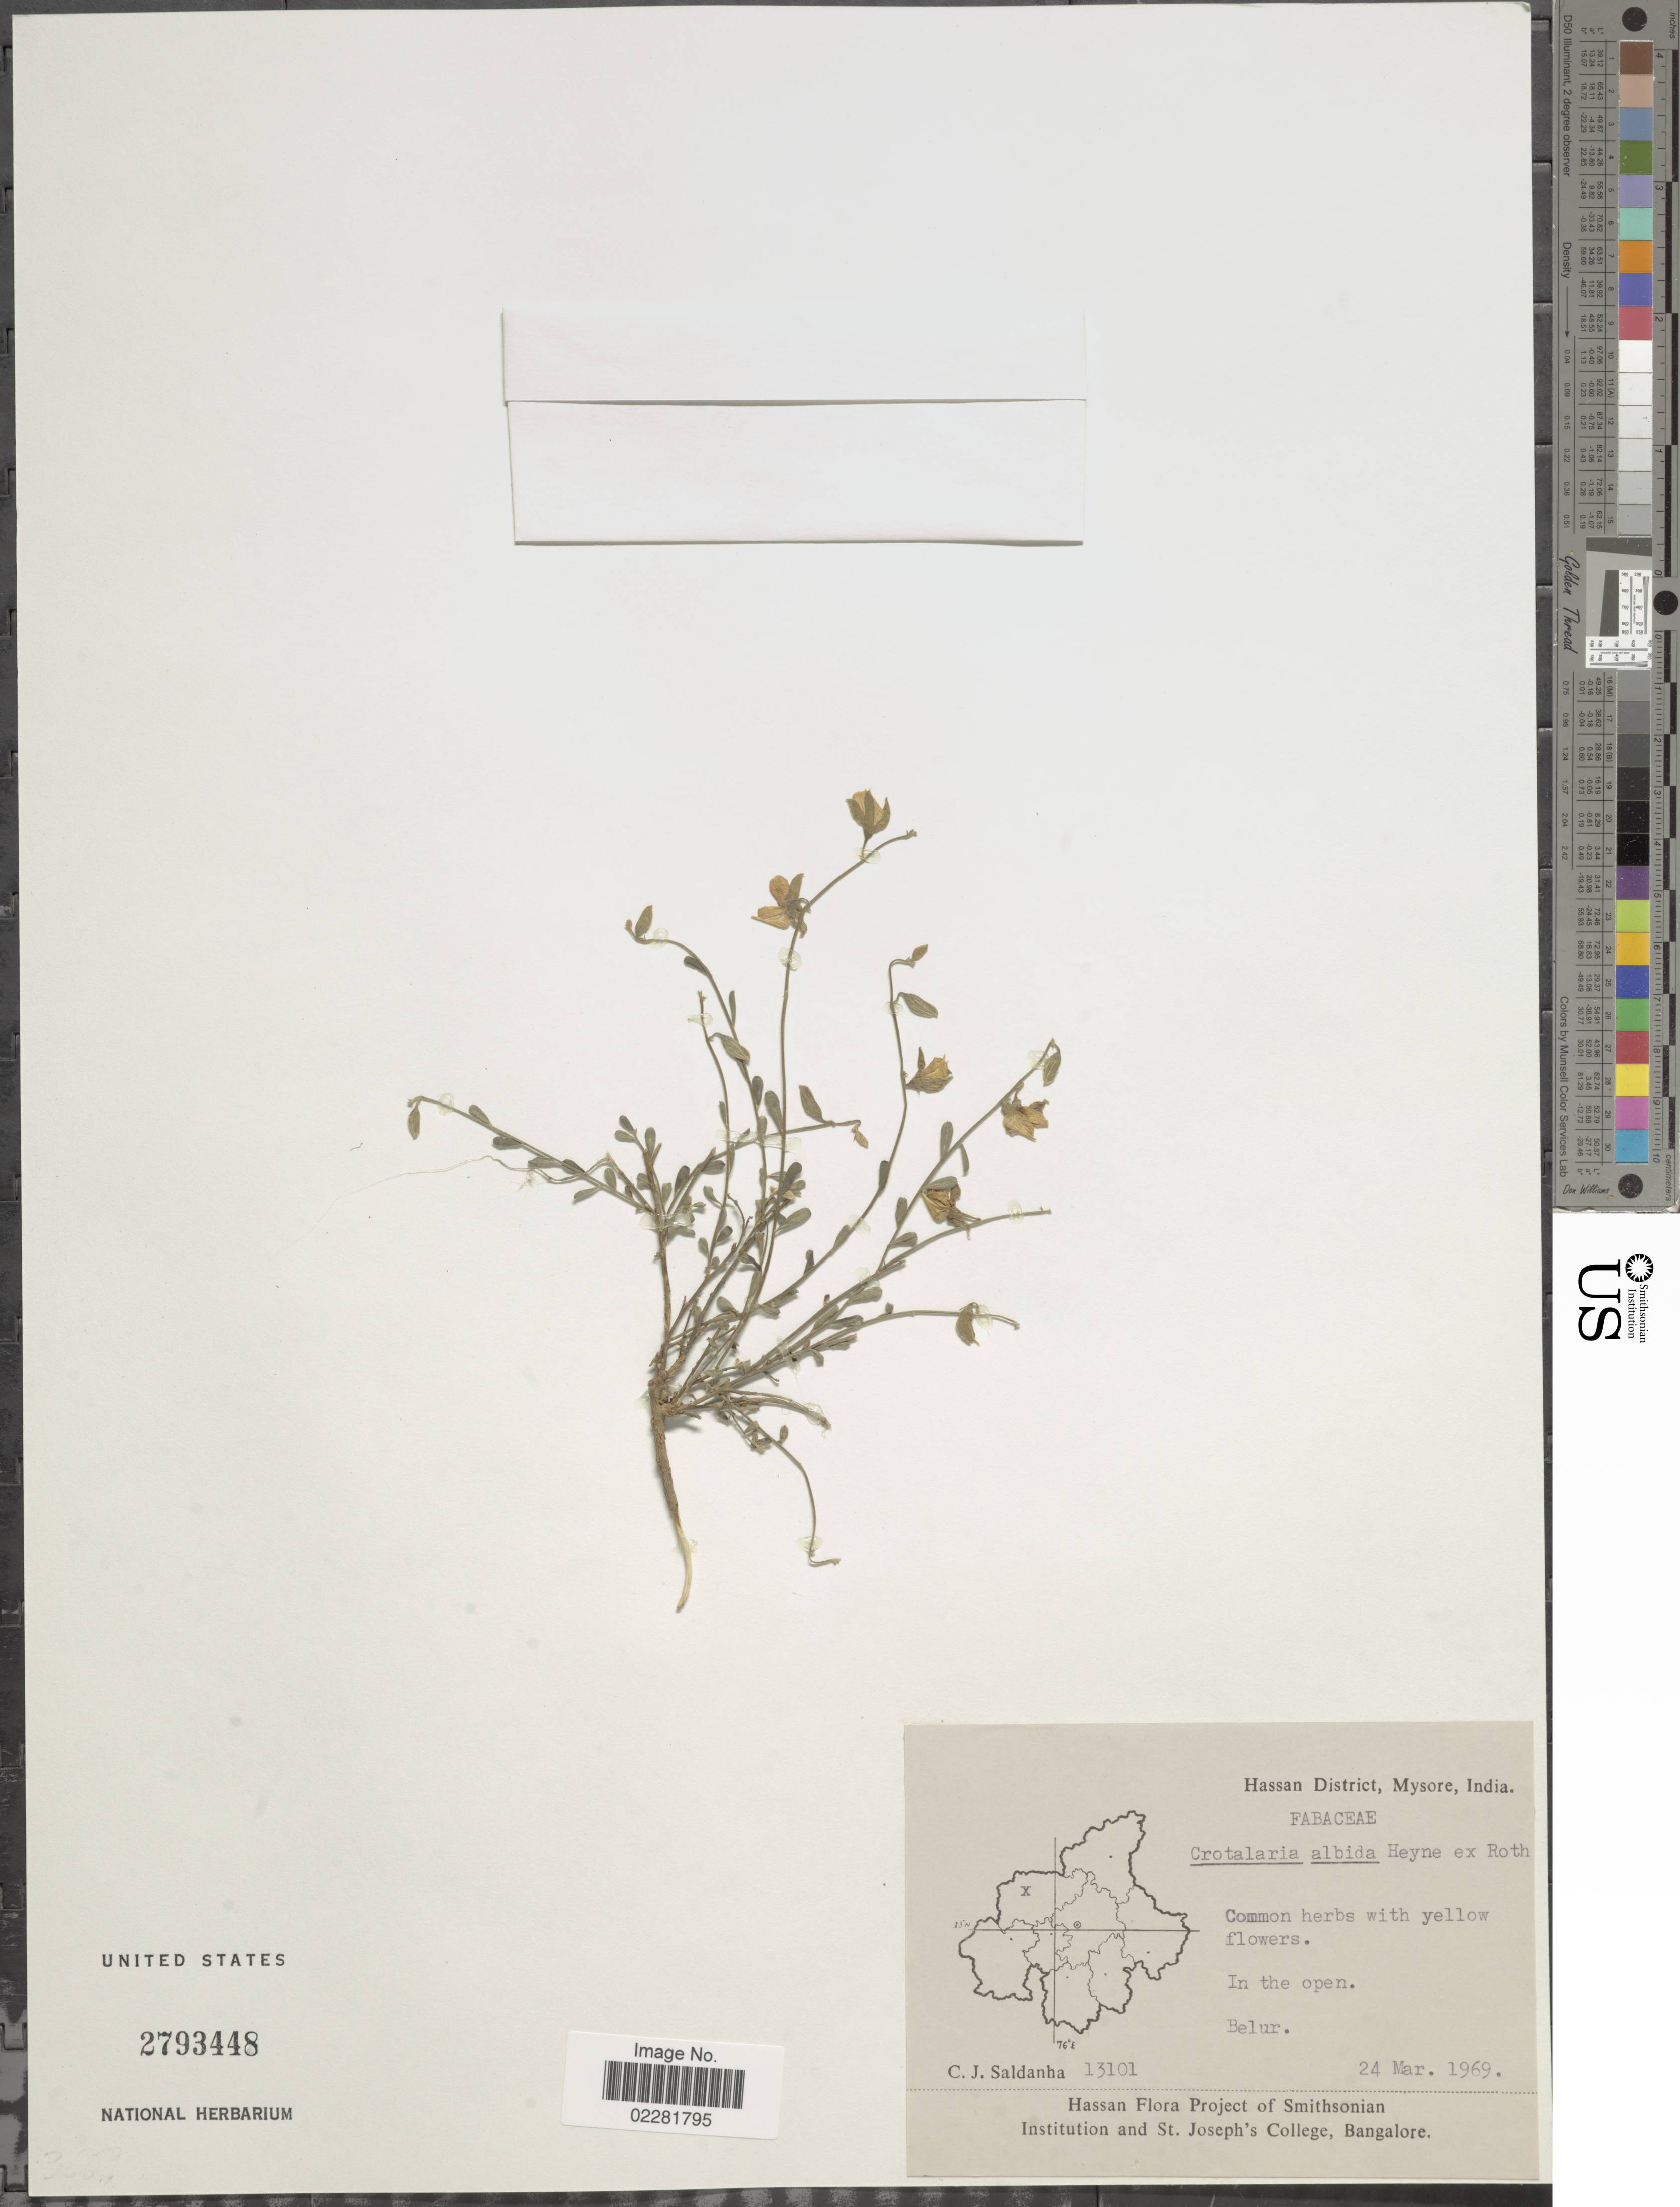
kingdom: Plantae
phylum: Tracheophyta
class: Magnoliopsida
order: Fabales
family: Fabaceae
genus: Crotalaria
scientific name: Crotalaria albida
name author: B. Heyne ex Roth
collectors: C. J. Saldanha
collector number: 13101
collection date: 1969-03-24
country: India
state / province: Karnataka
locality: Hassan District, Mysore, Belur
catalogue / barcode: US 2793448